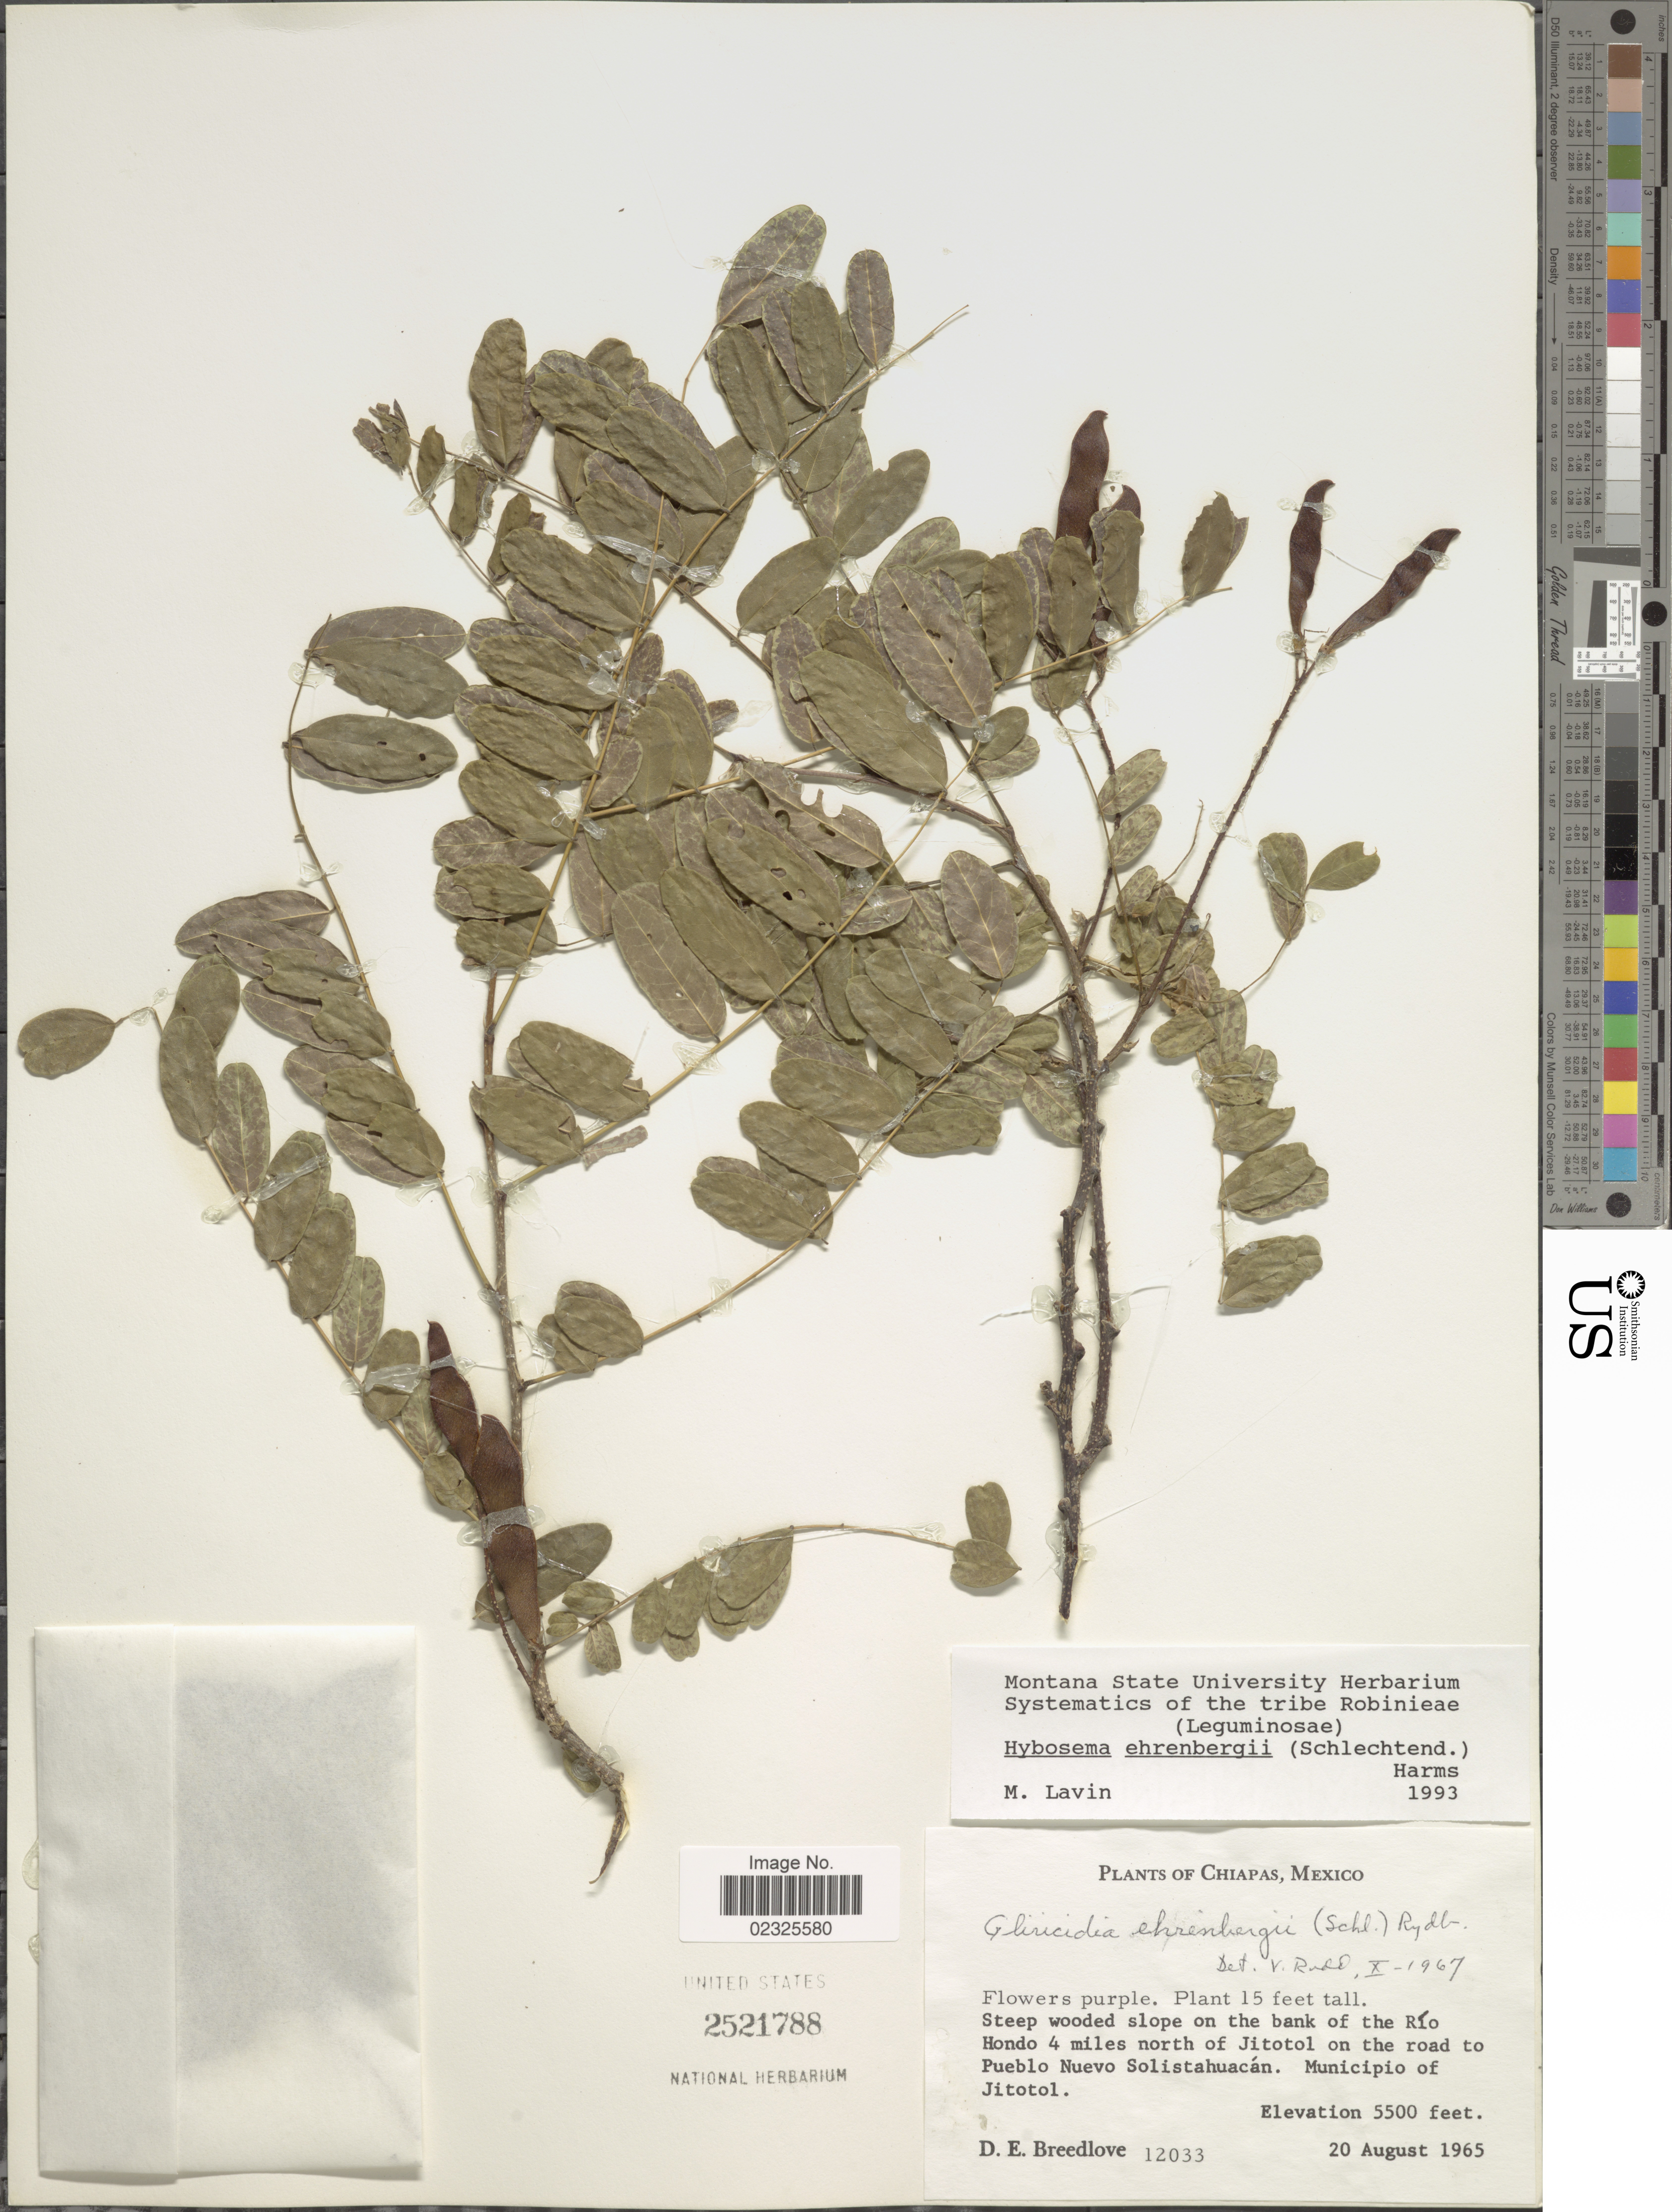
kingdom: Plantae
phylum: Tracheophyta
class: Magnoliopsida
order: Fabales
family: Fabaceae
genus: Gliricidia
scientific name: Gliricidia ehrenbergii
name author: (Schltdl.) Rydb.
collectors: D. E. Breedlove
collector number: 12033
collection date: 1965-08-20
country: Mexico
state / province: Chiapas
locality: Steep wooded slope on the bank of the Río Hondo 4 miles north of Jitotol on the road to Pueblo Nuevo Solistahuacan, municipio of Jitotol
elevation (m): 1676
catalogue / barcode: US 2521788